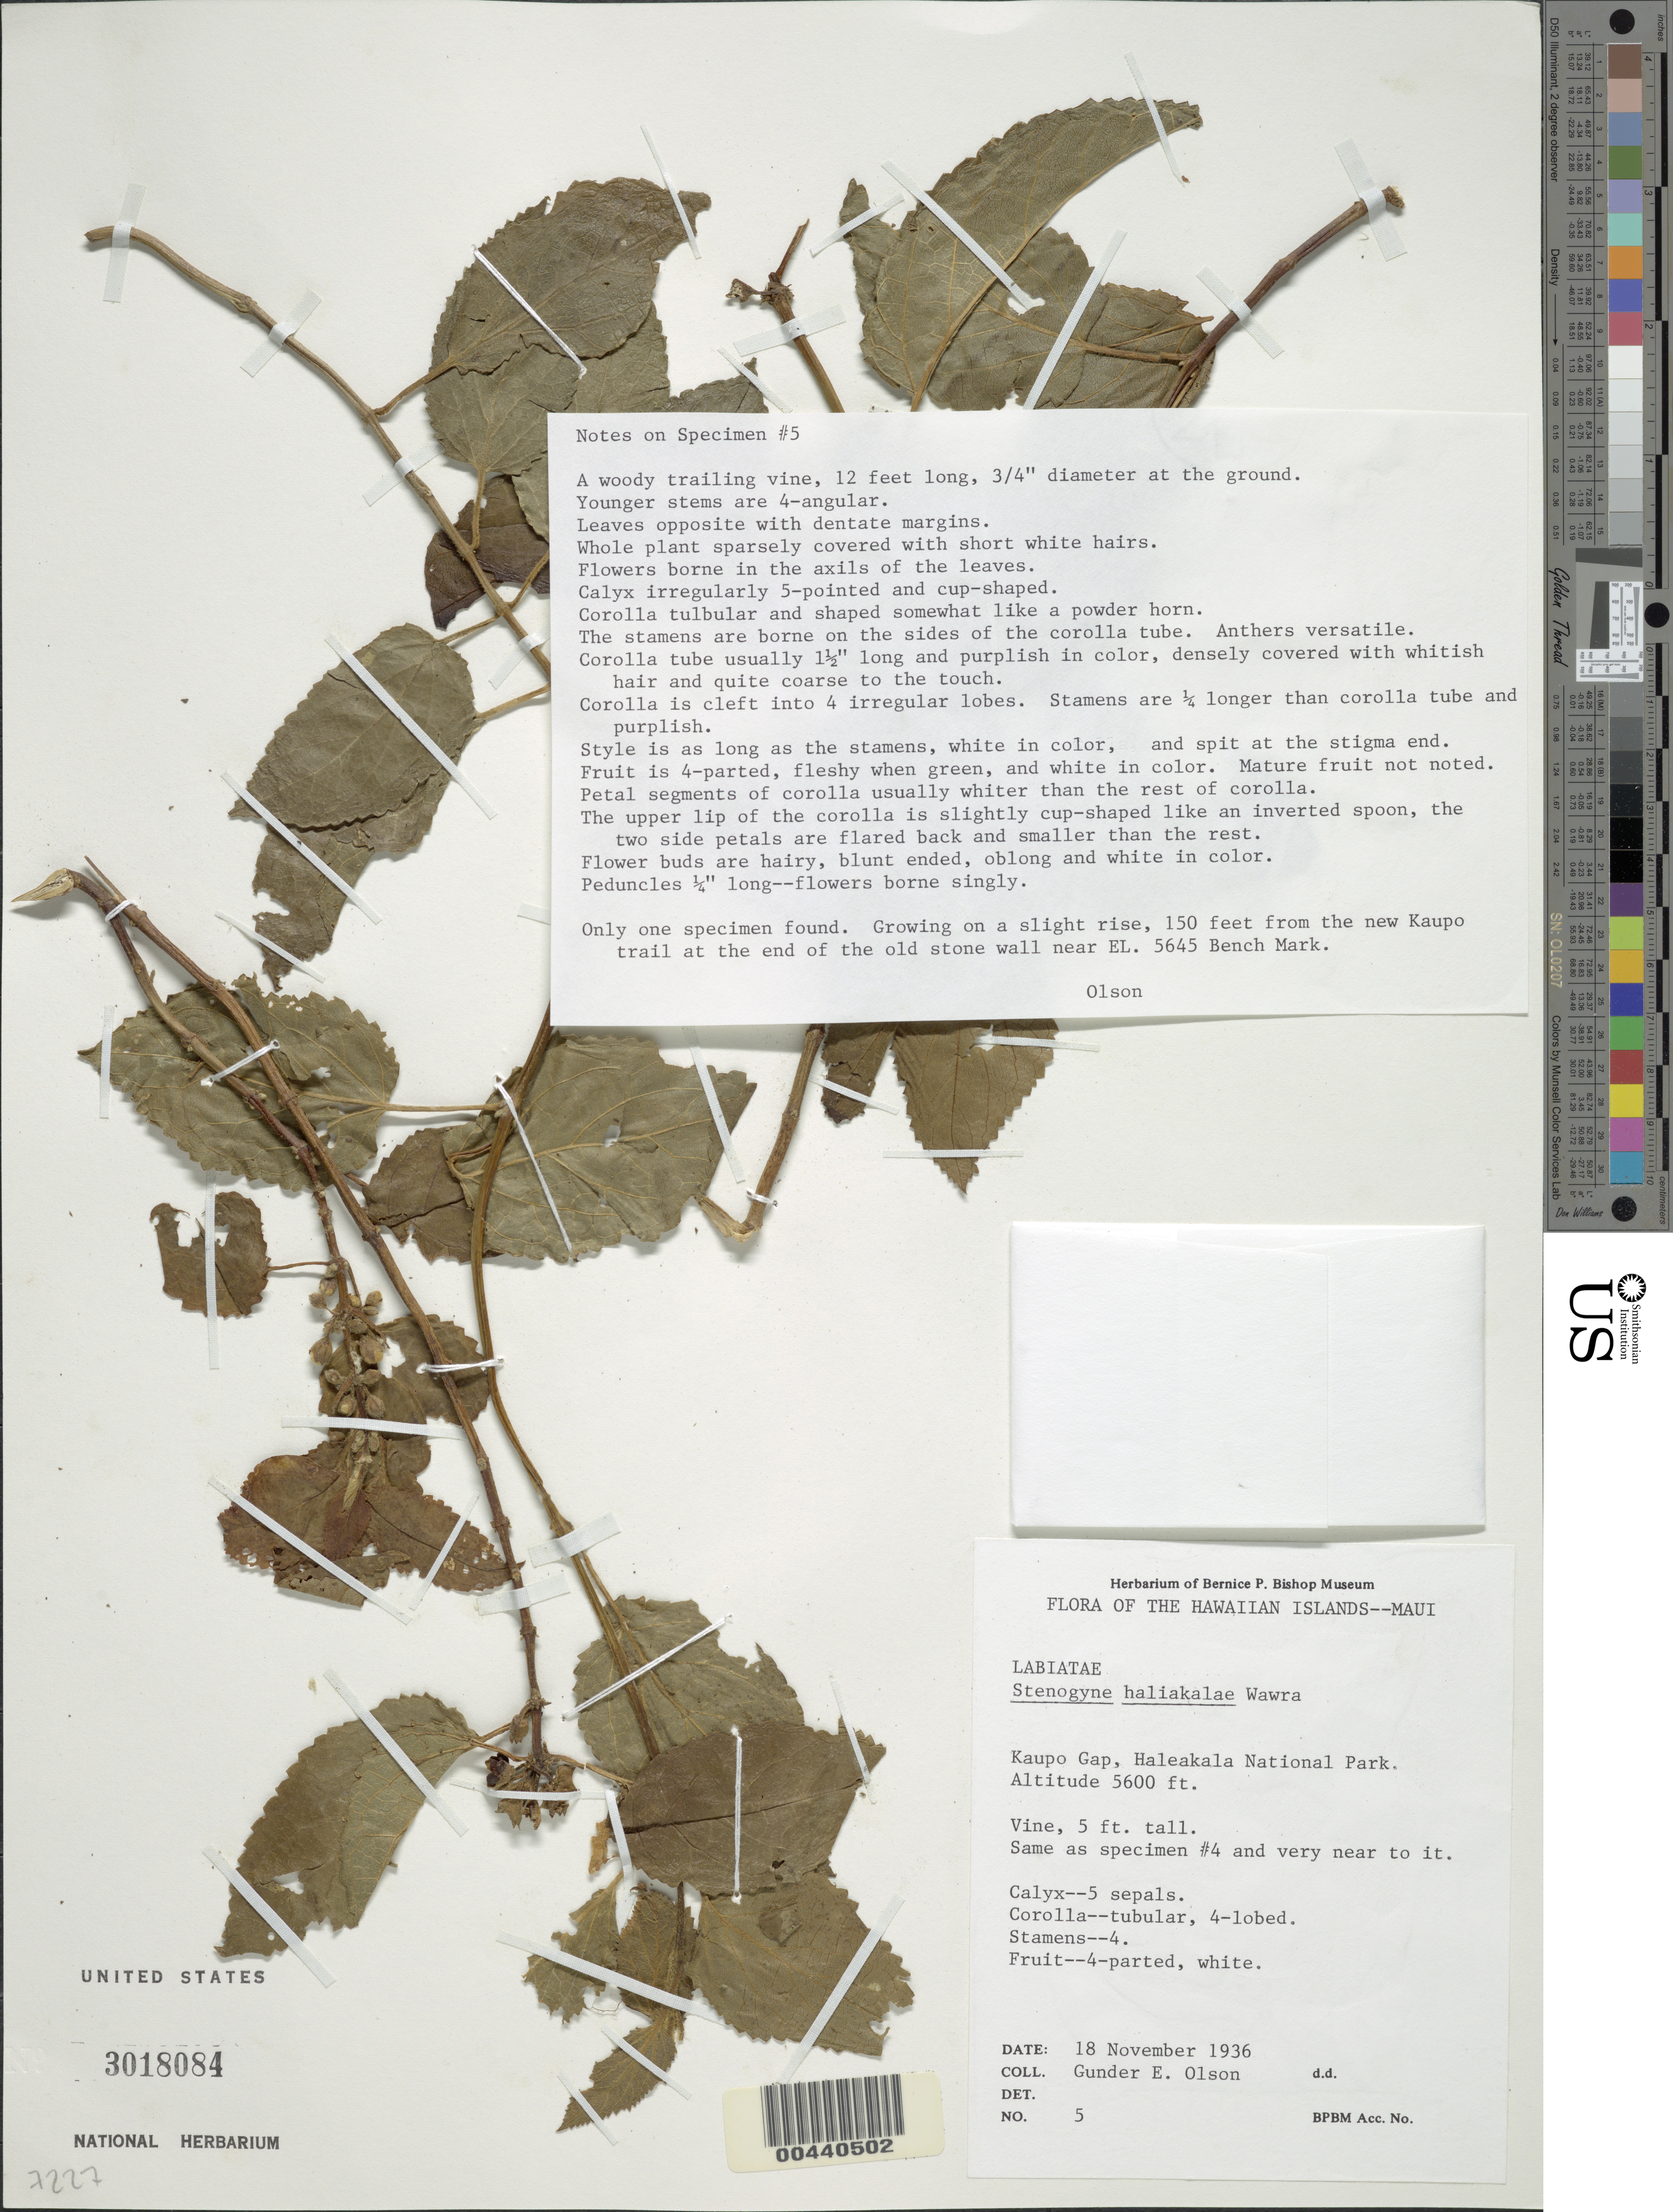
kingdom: Plantae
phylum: Tracheophyta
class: Magnoliopsida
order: Lamiales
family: Lamiaceae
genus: Stenogyne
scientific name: Stenogyne haliakalae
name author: Wawra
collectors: G. Olson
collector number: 5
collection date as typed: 18 Nov 1936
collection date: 1936-11-18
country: United States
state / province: Hawaii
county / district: Maui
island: Maui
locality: Kaupo Gap, Haleakala National Park, 150 ft from the new Kaupo trail at the end of the old stone wall near EL. 5645 Bench Mark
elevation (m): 1707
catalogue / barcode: US 3018084